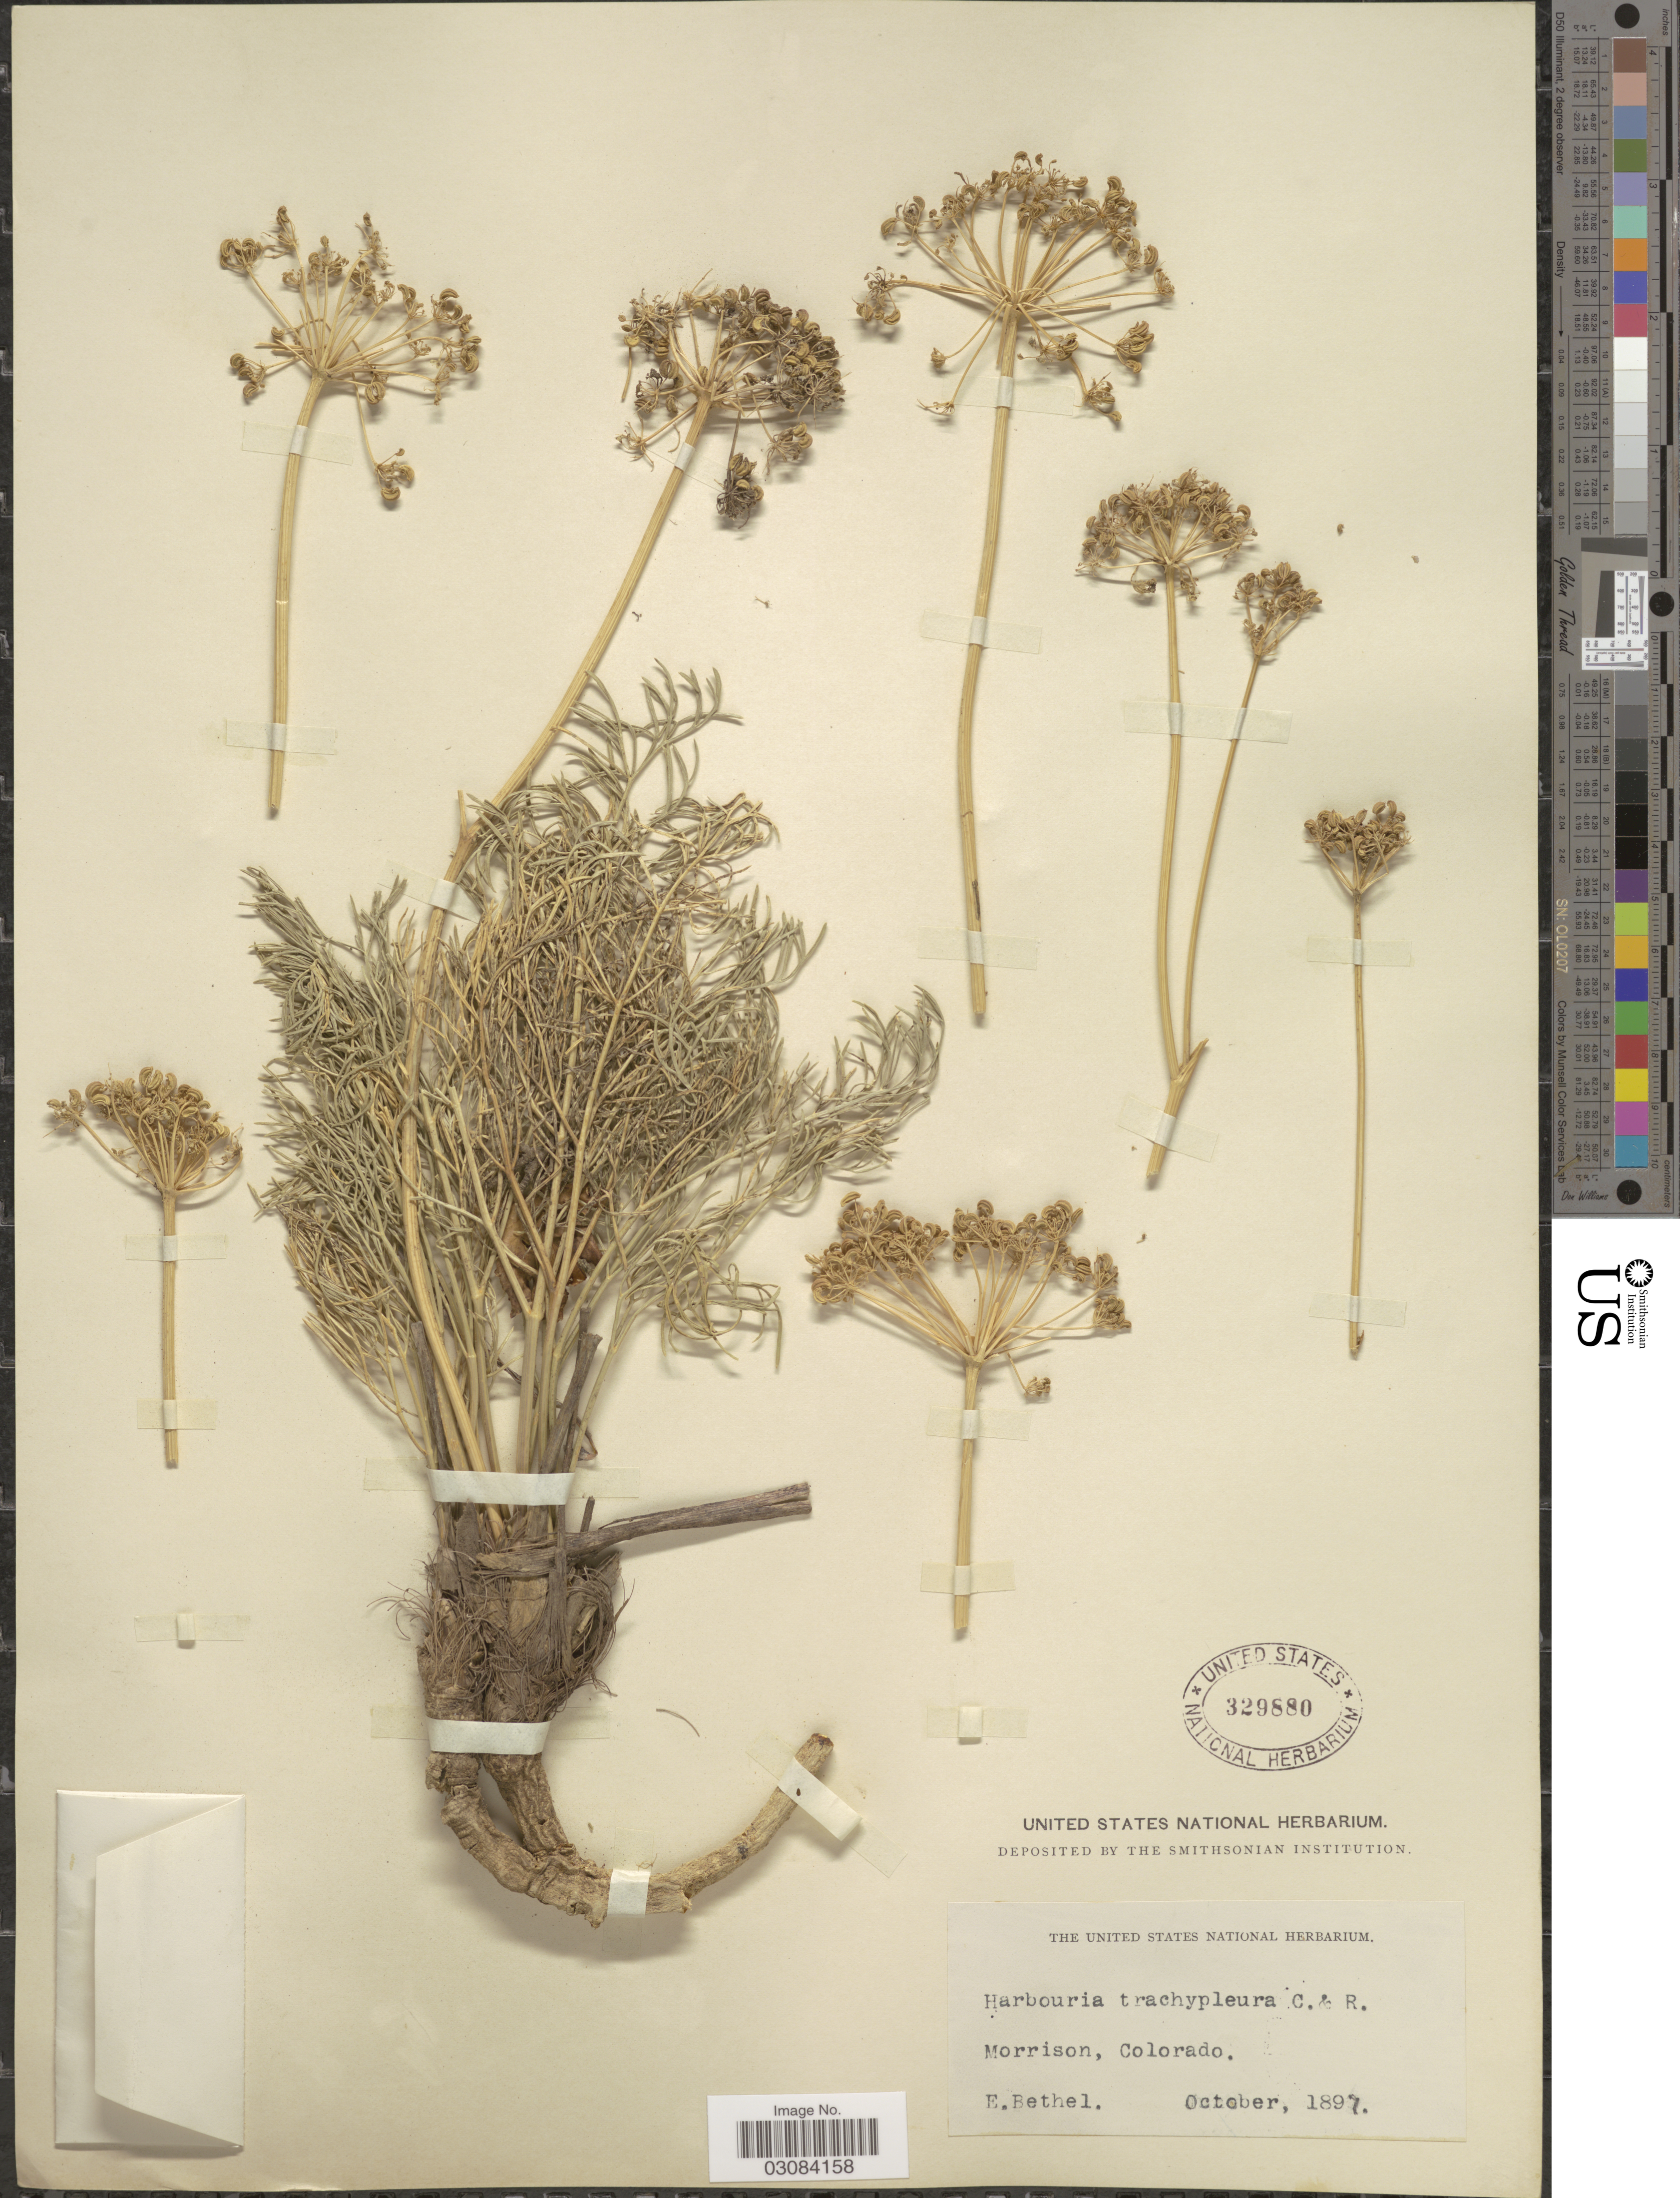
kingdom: Plantae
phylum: Tracheophyta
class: Magnoliopsida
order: Apiales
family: Apiaceae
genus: Harbouria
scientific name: Harbouria trachypleura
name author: (A. Gray) J.M. Coult. & Rose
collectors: E. Bethel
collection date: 1897-10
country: United States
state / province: Colorado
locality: Morrison.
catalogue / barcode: US 329880